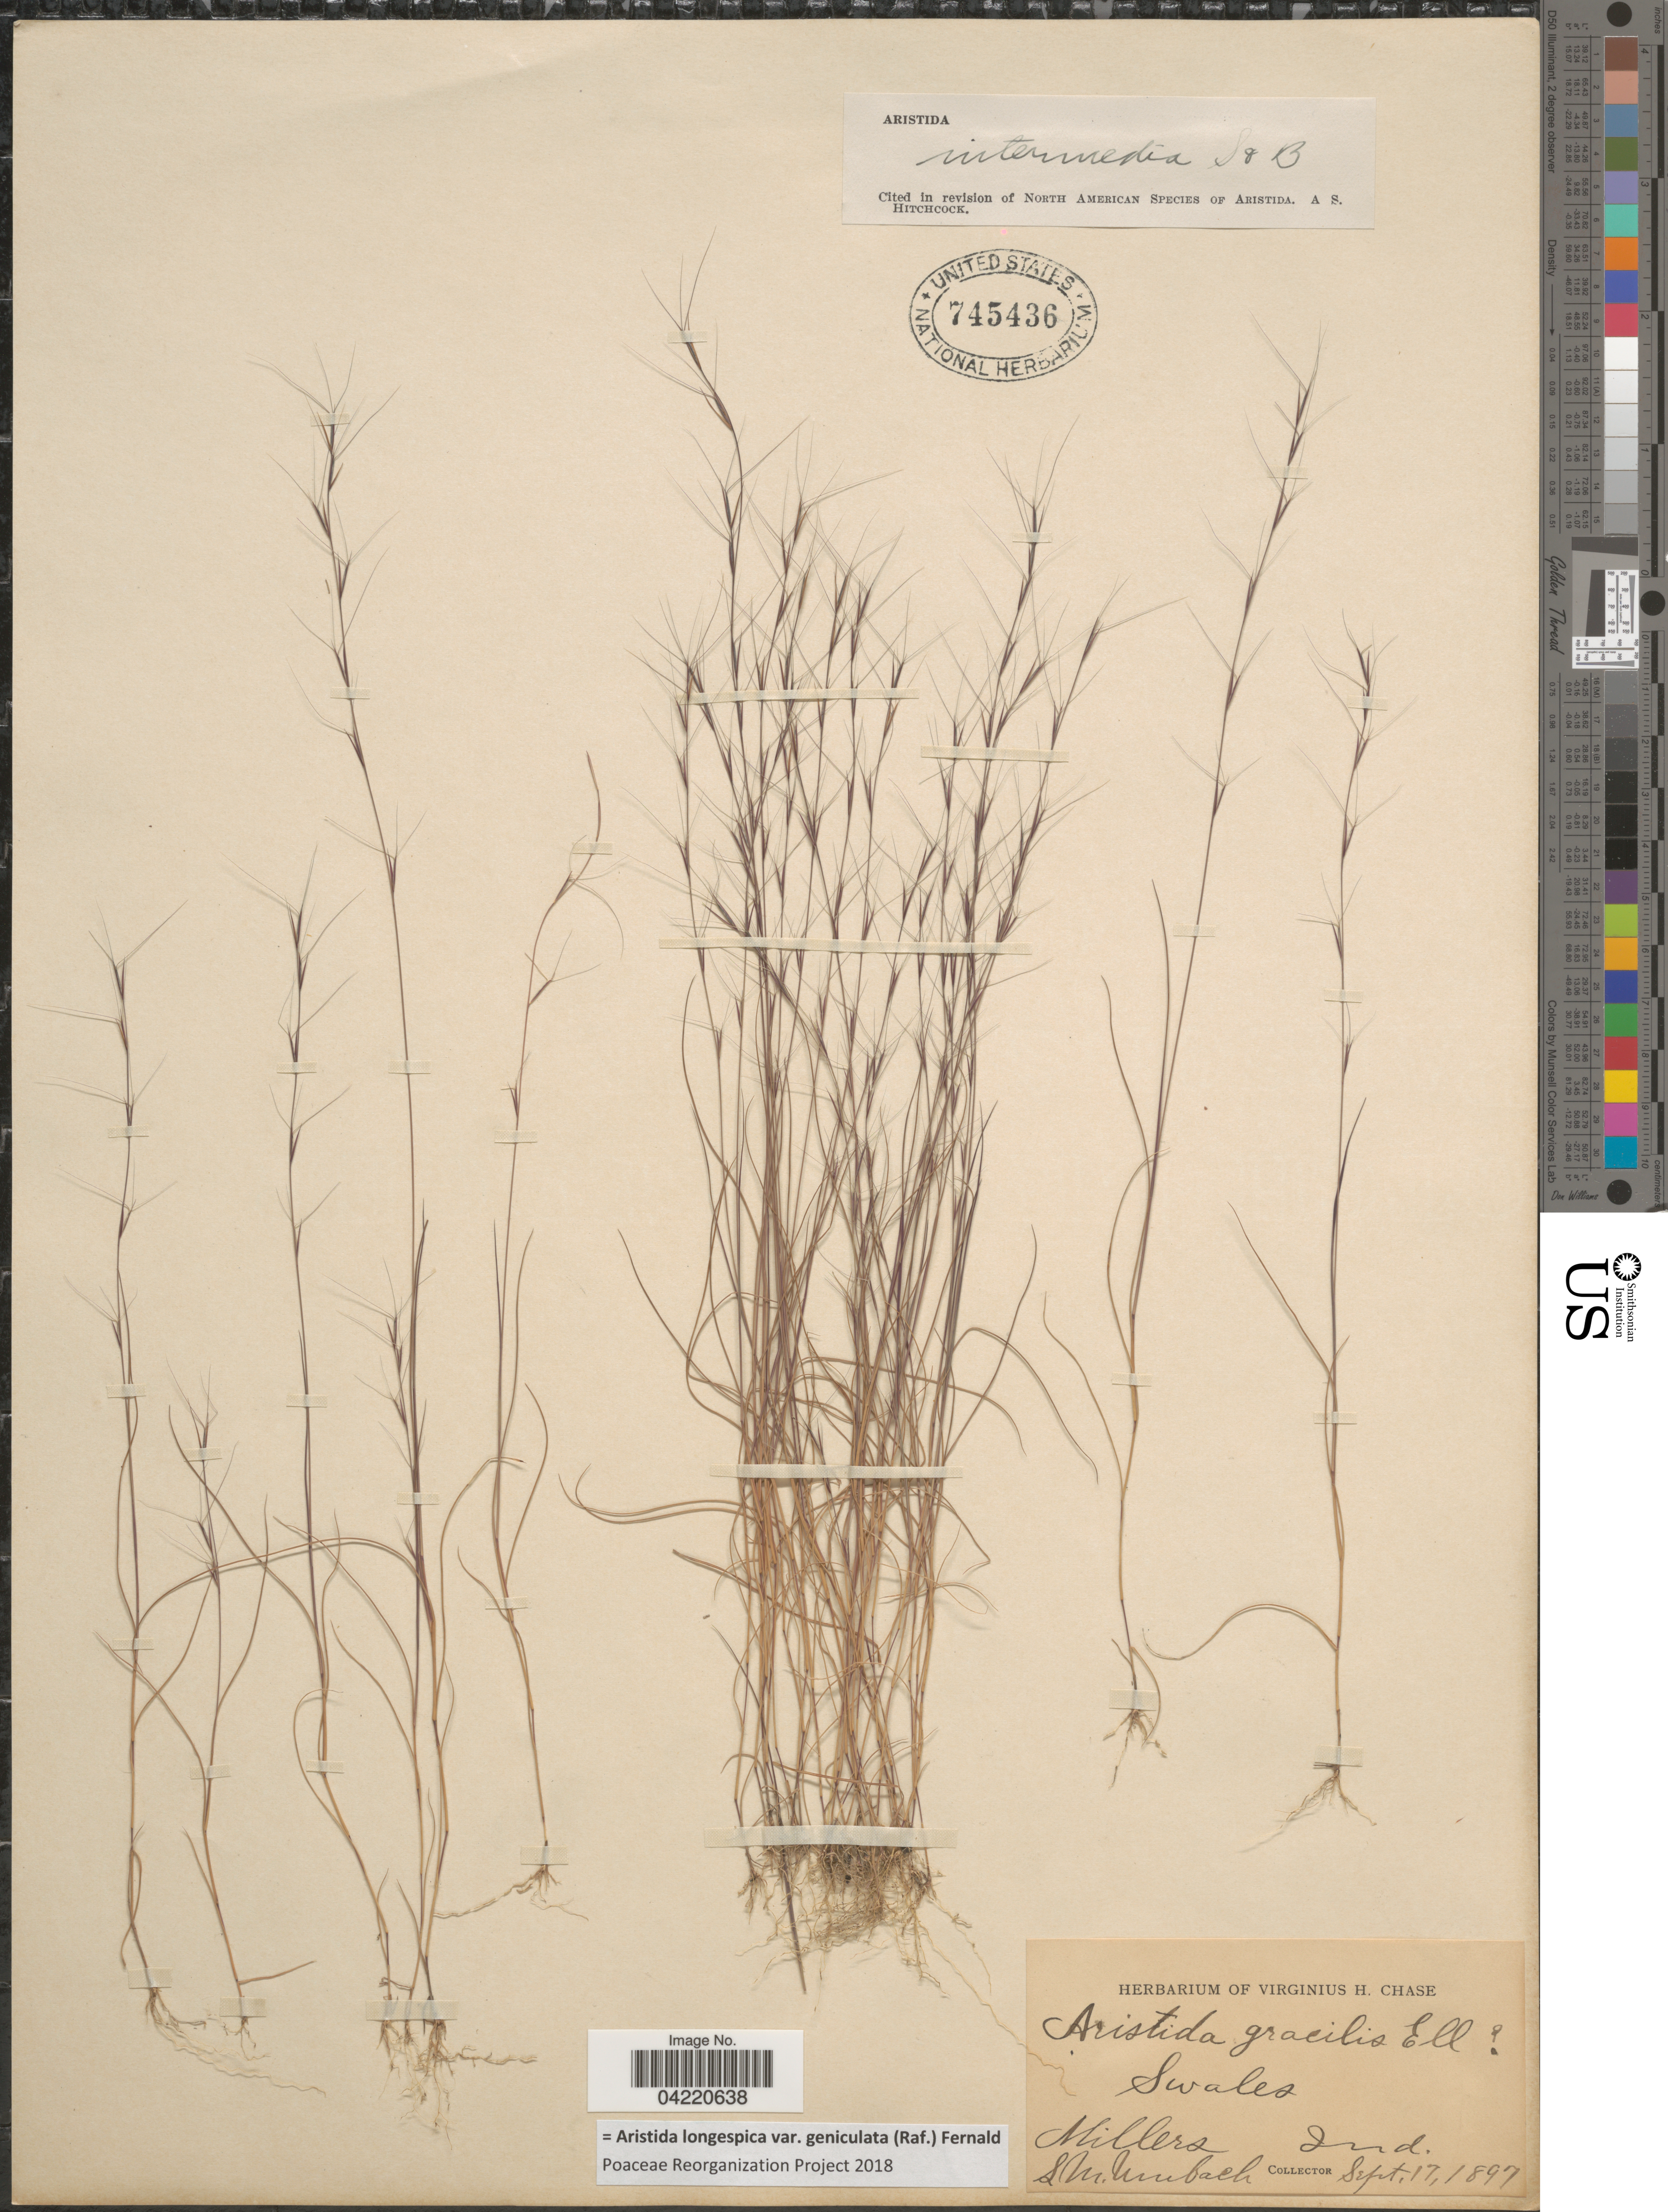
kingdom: Plantae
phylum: Tracheophyta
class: Liliopsida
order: Poales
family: Poaceae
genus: Aristida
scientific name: Aristida longespica var. geniculata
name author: (Raf.) Fernald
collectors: L. M. Umbach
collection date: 1897-09-17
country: United States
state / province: Indiana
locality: Swales. Millers.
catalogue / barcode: US 745436